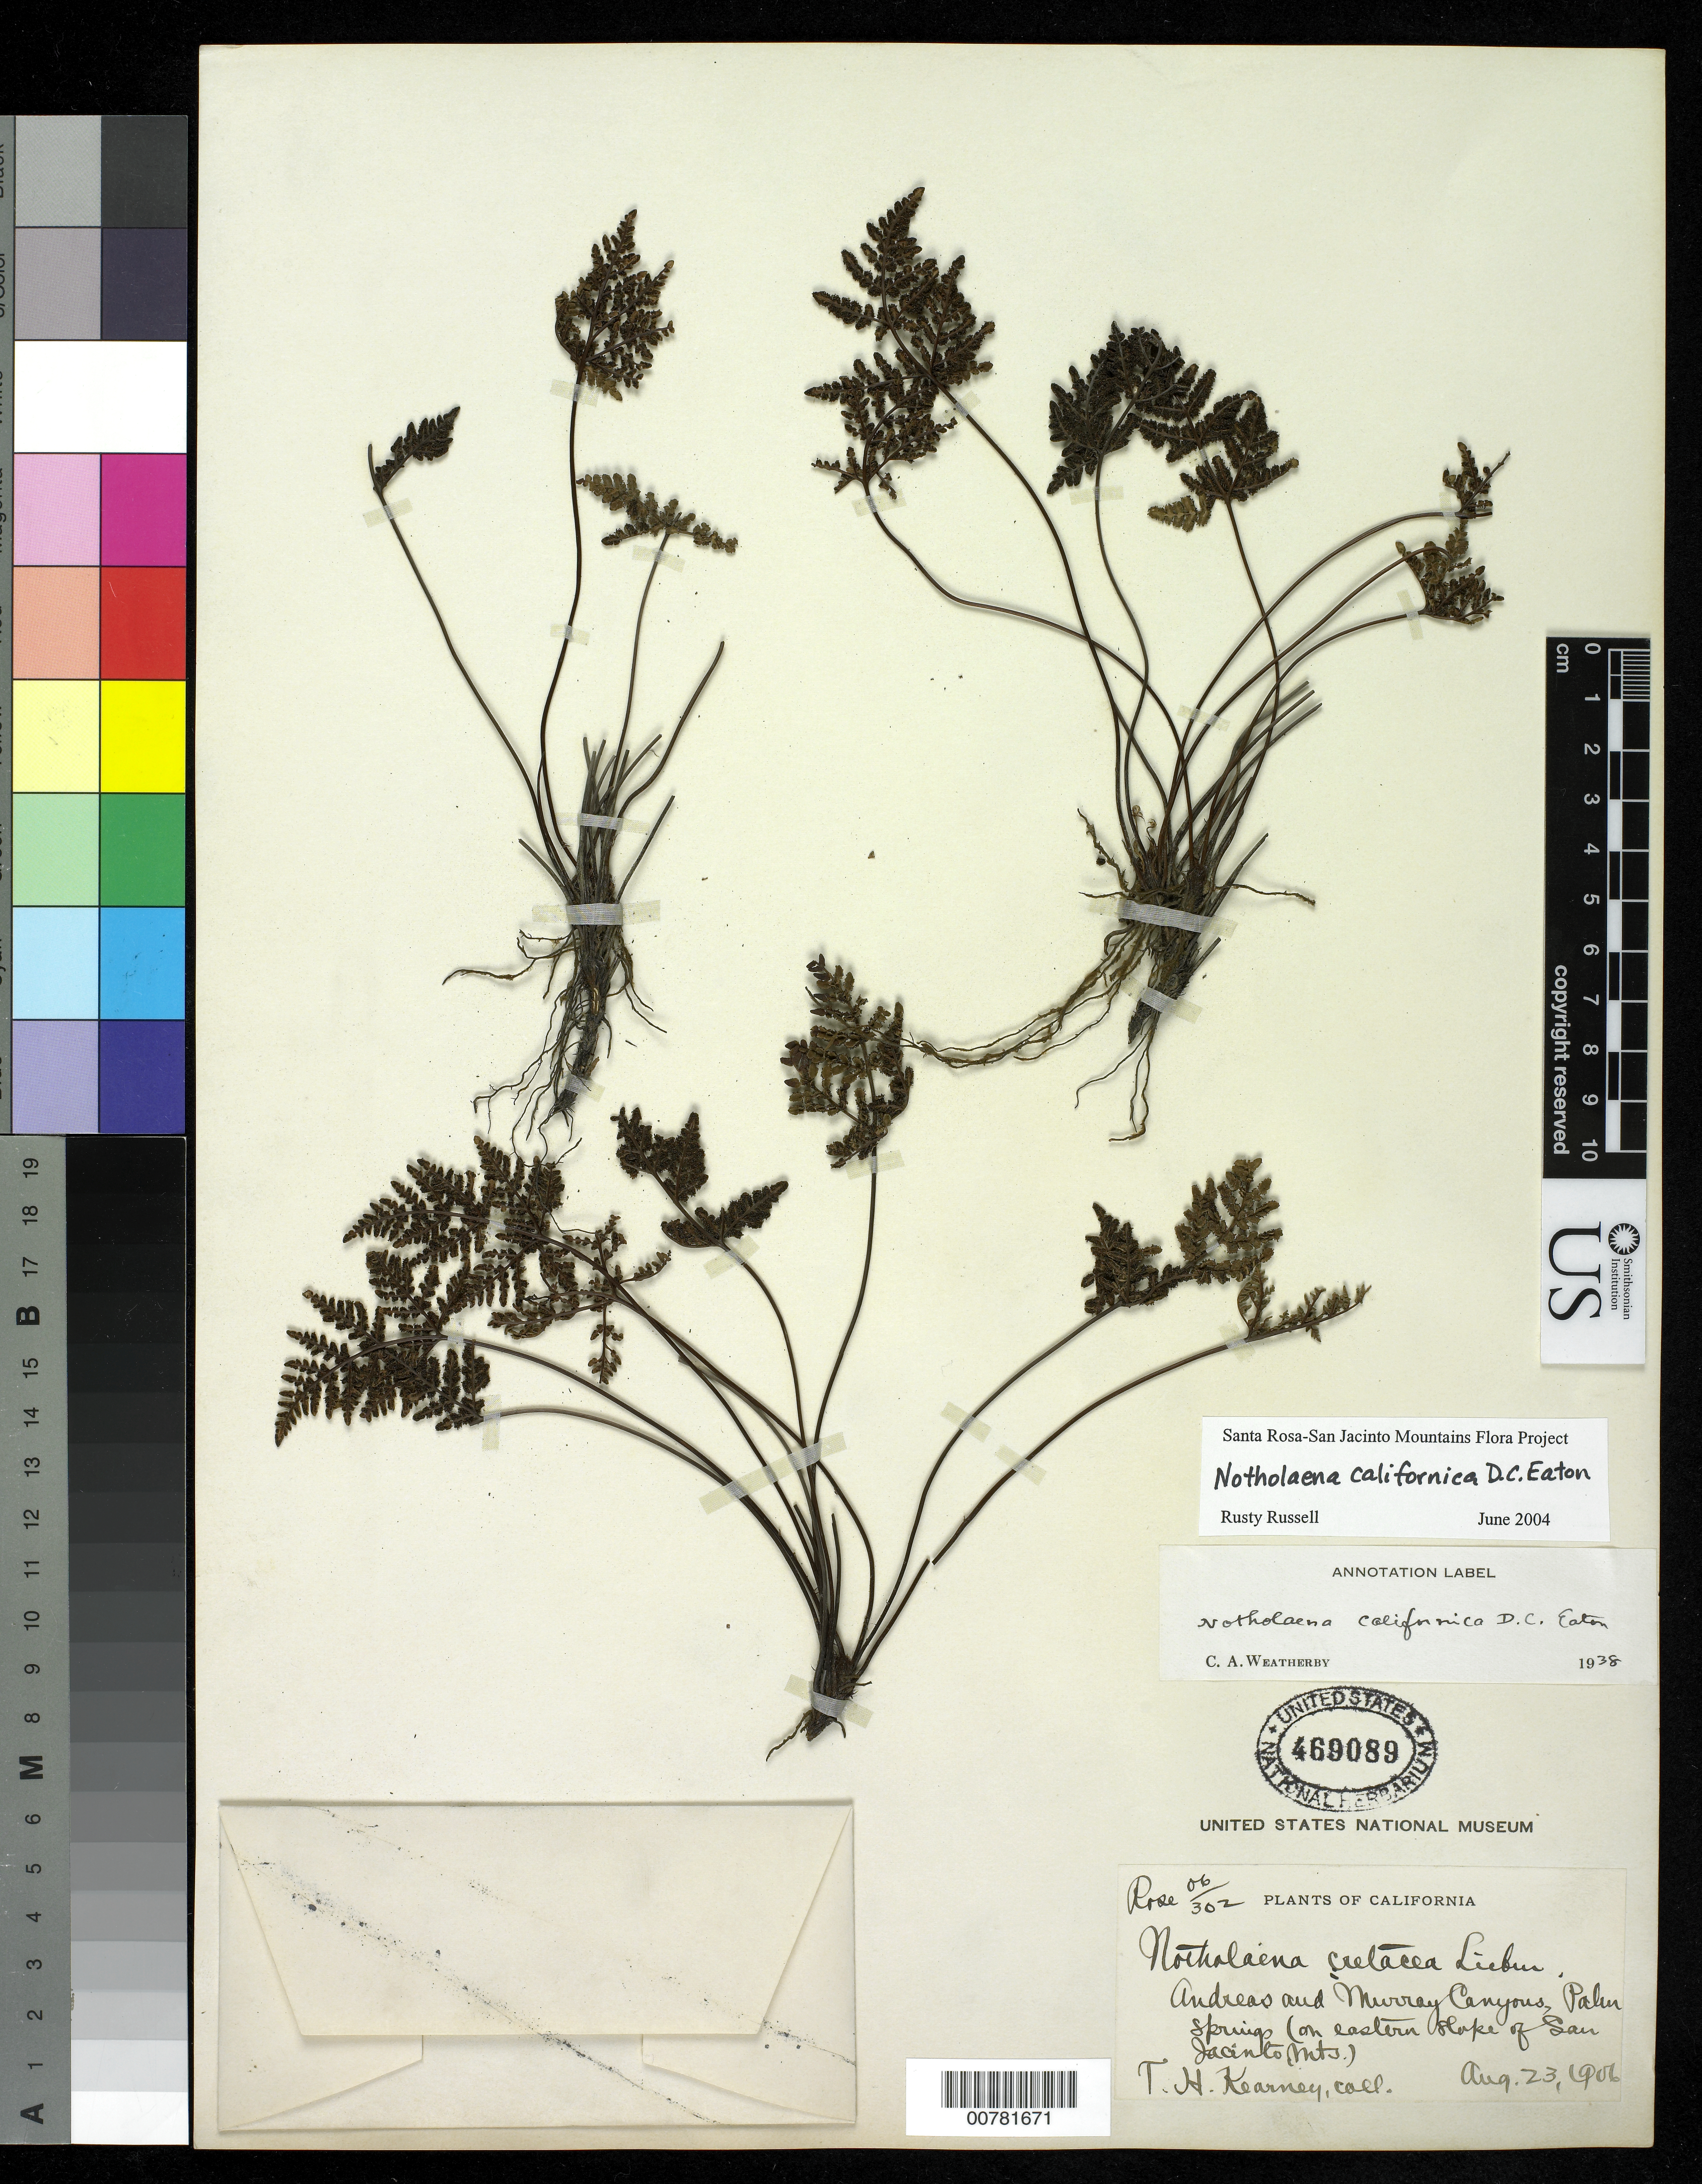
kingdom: Plantae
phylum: Tracheophyta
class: Polypodiopsida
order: Polypodiales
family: Pteridaceae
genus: Aspidotis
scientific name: Aspidotis californica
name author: (Hook.) Nutt. ex Copel.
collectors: T. H. Kearney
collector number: Rose06/302?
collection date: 1906-08-23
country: United States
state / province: California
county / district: Riverside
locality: Andreas and Murray Canyons, Palm Springs (on eastern slope of San Jacinto Mts)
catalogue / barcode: US 469089